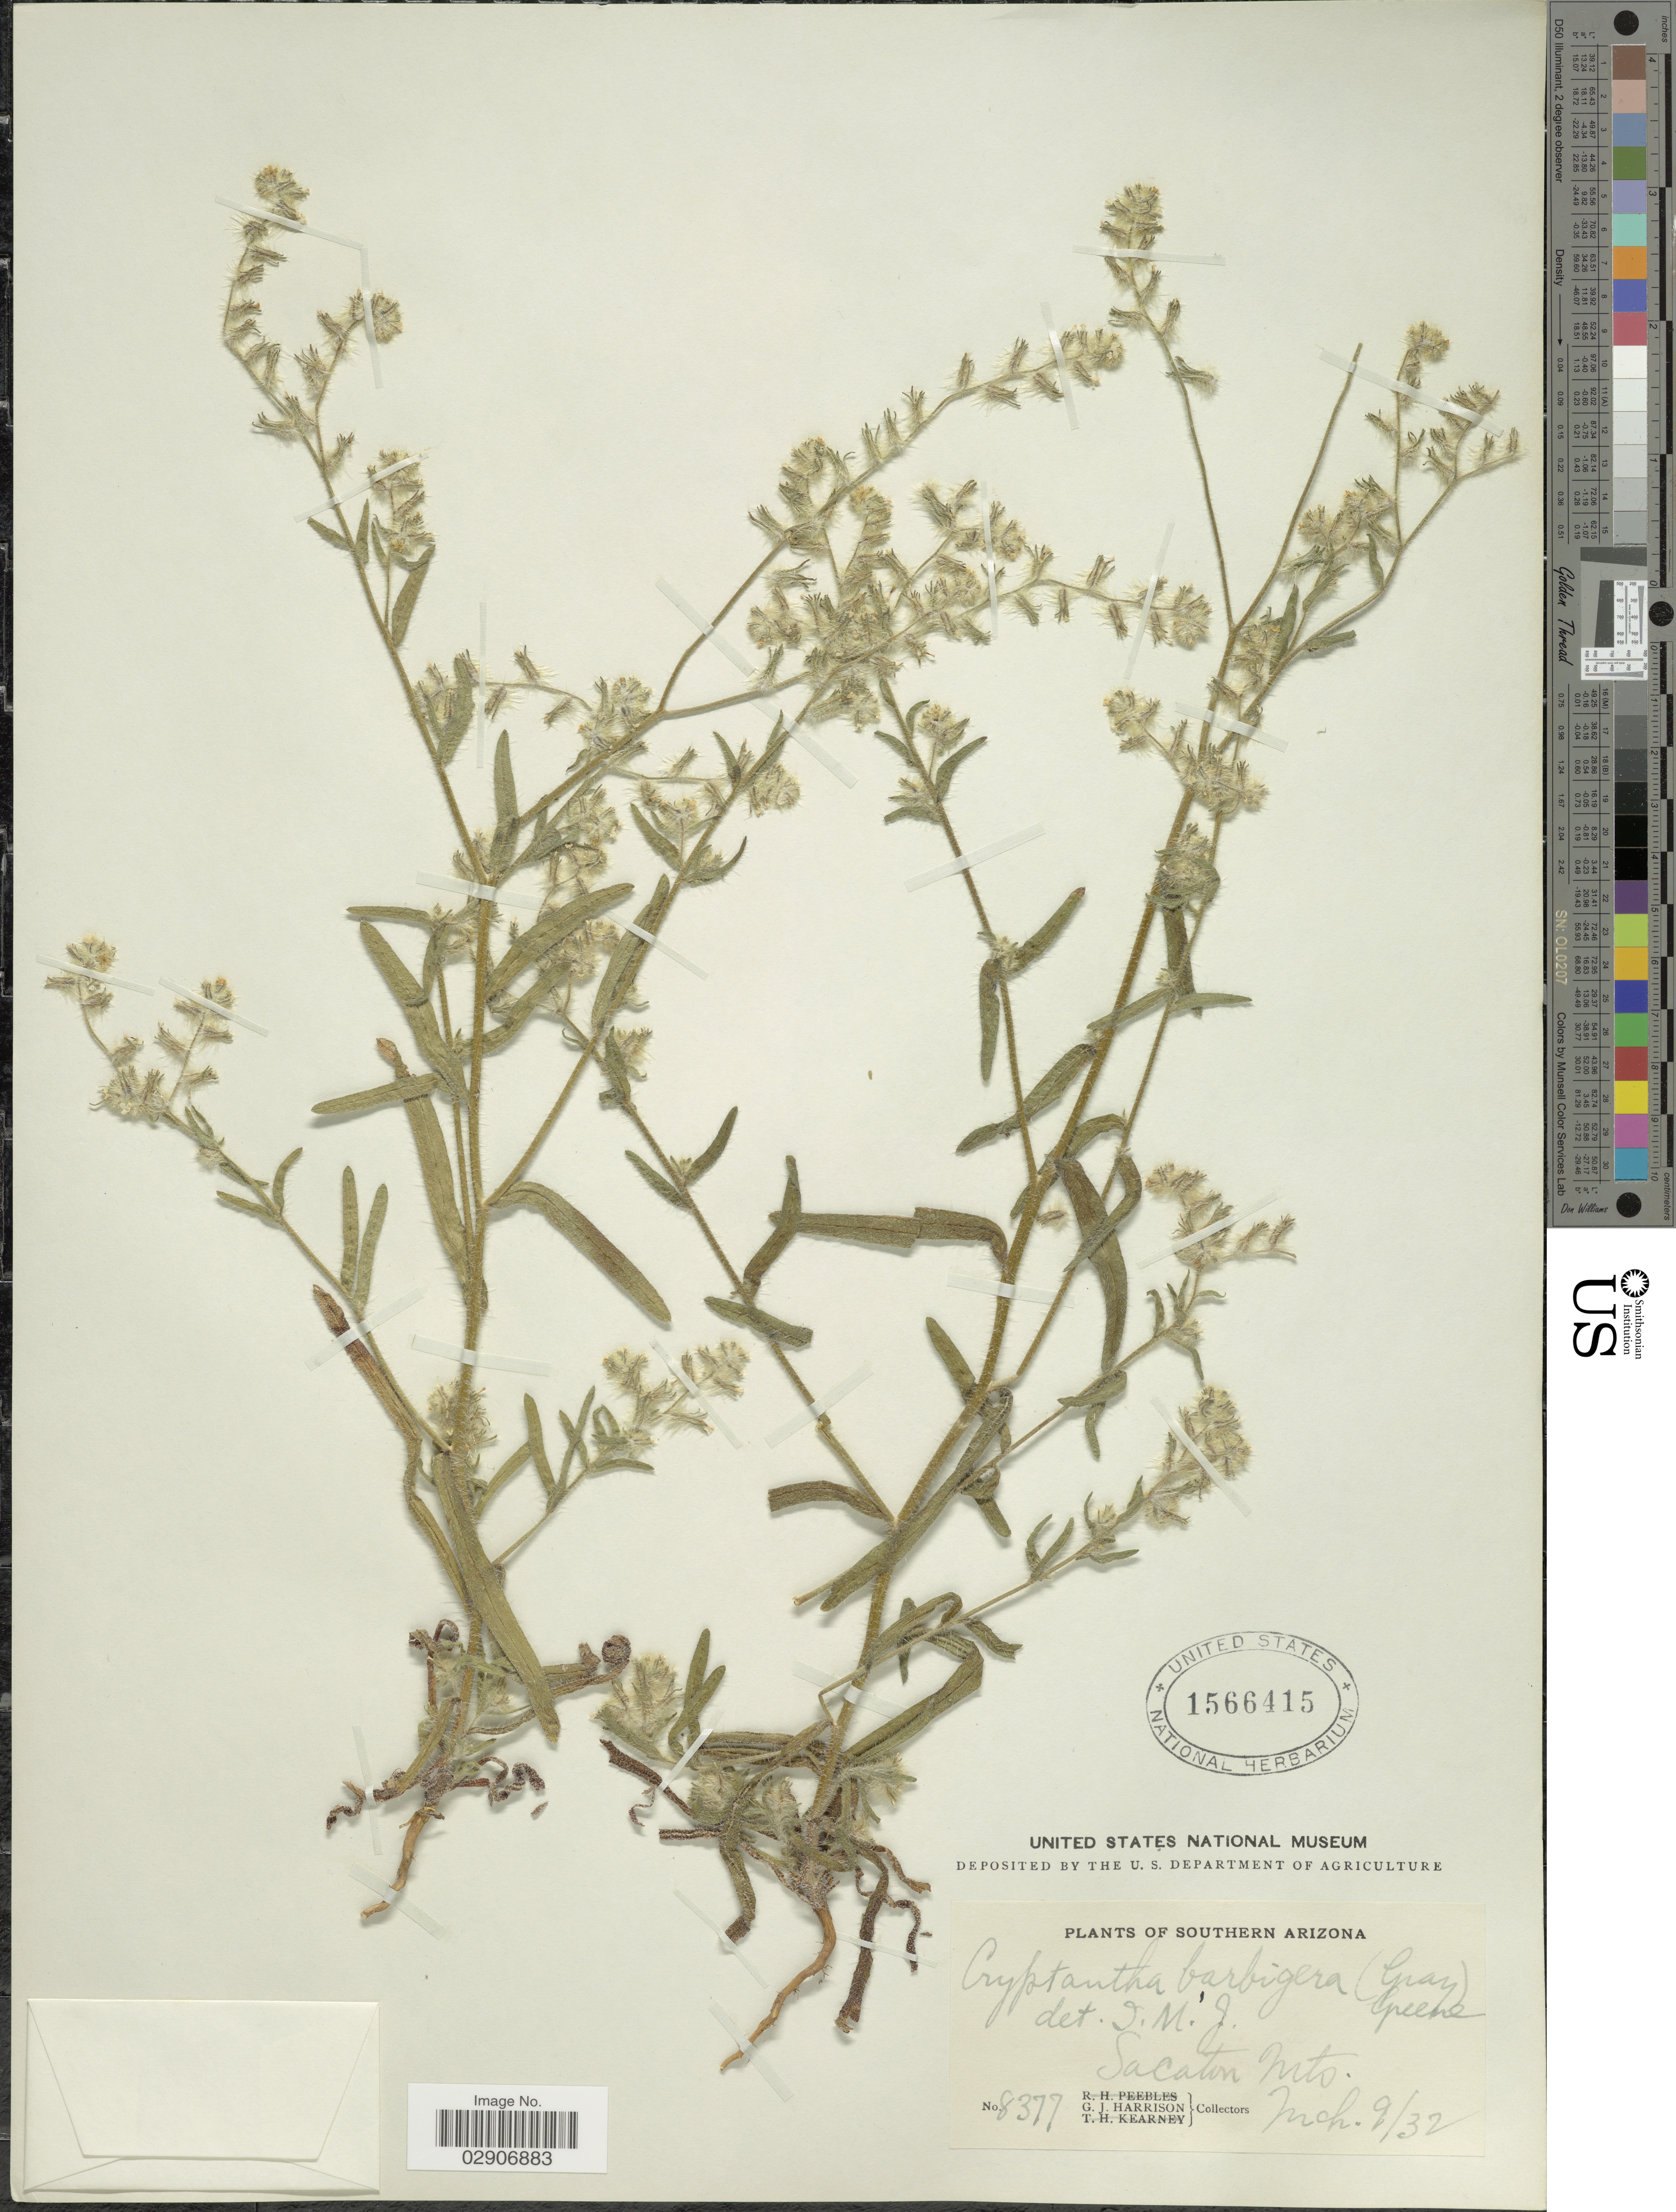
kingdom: Plantae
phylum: Tracheophyta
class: Magnoliopsida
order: Boraginales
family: Boraginaceae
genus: Cryptantha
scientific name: Cryptantha barbigera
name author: (A. Gray) Greene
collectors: G. J. Harrison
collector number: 8377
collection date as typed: Transcribed d/m/y: 9/3/32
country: United States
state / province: Arizona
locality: Southern Arizona. Sacaton Mts.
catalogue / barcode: US 1566415